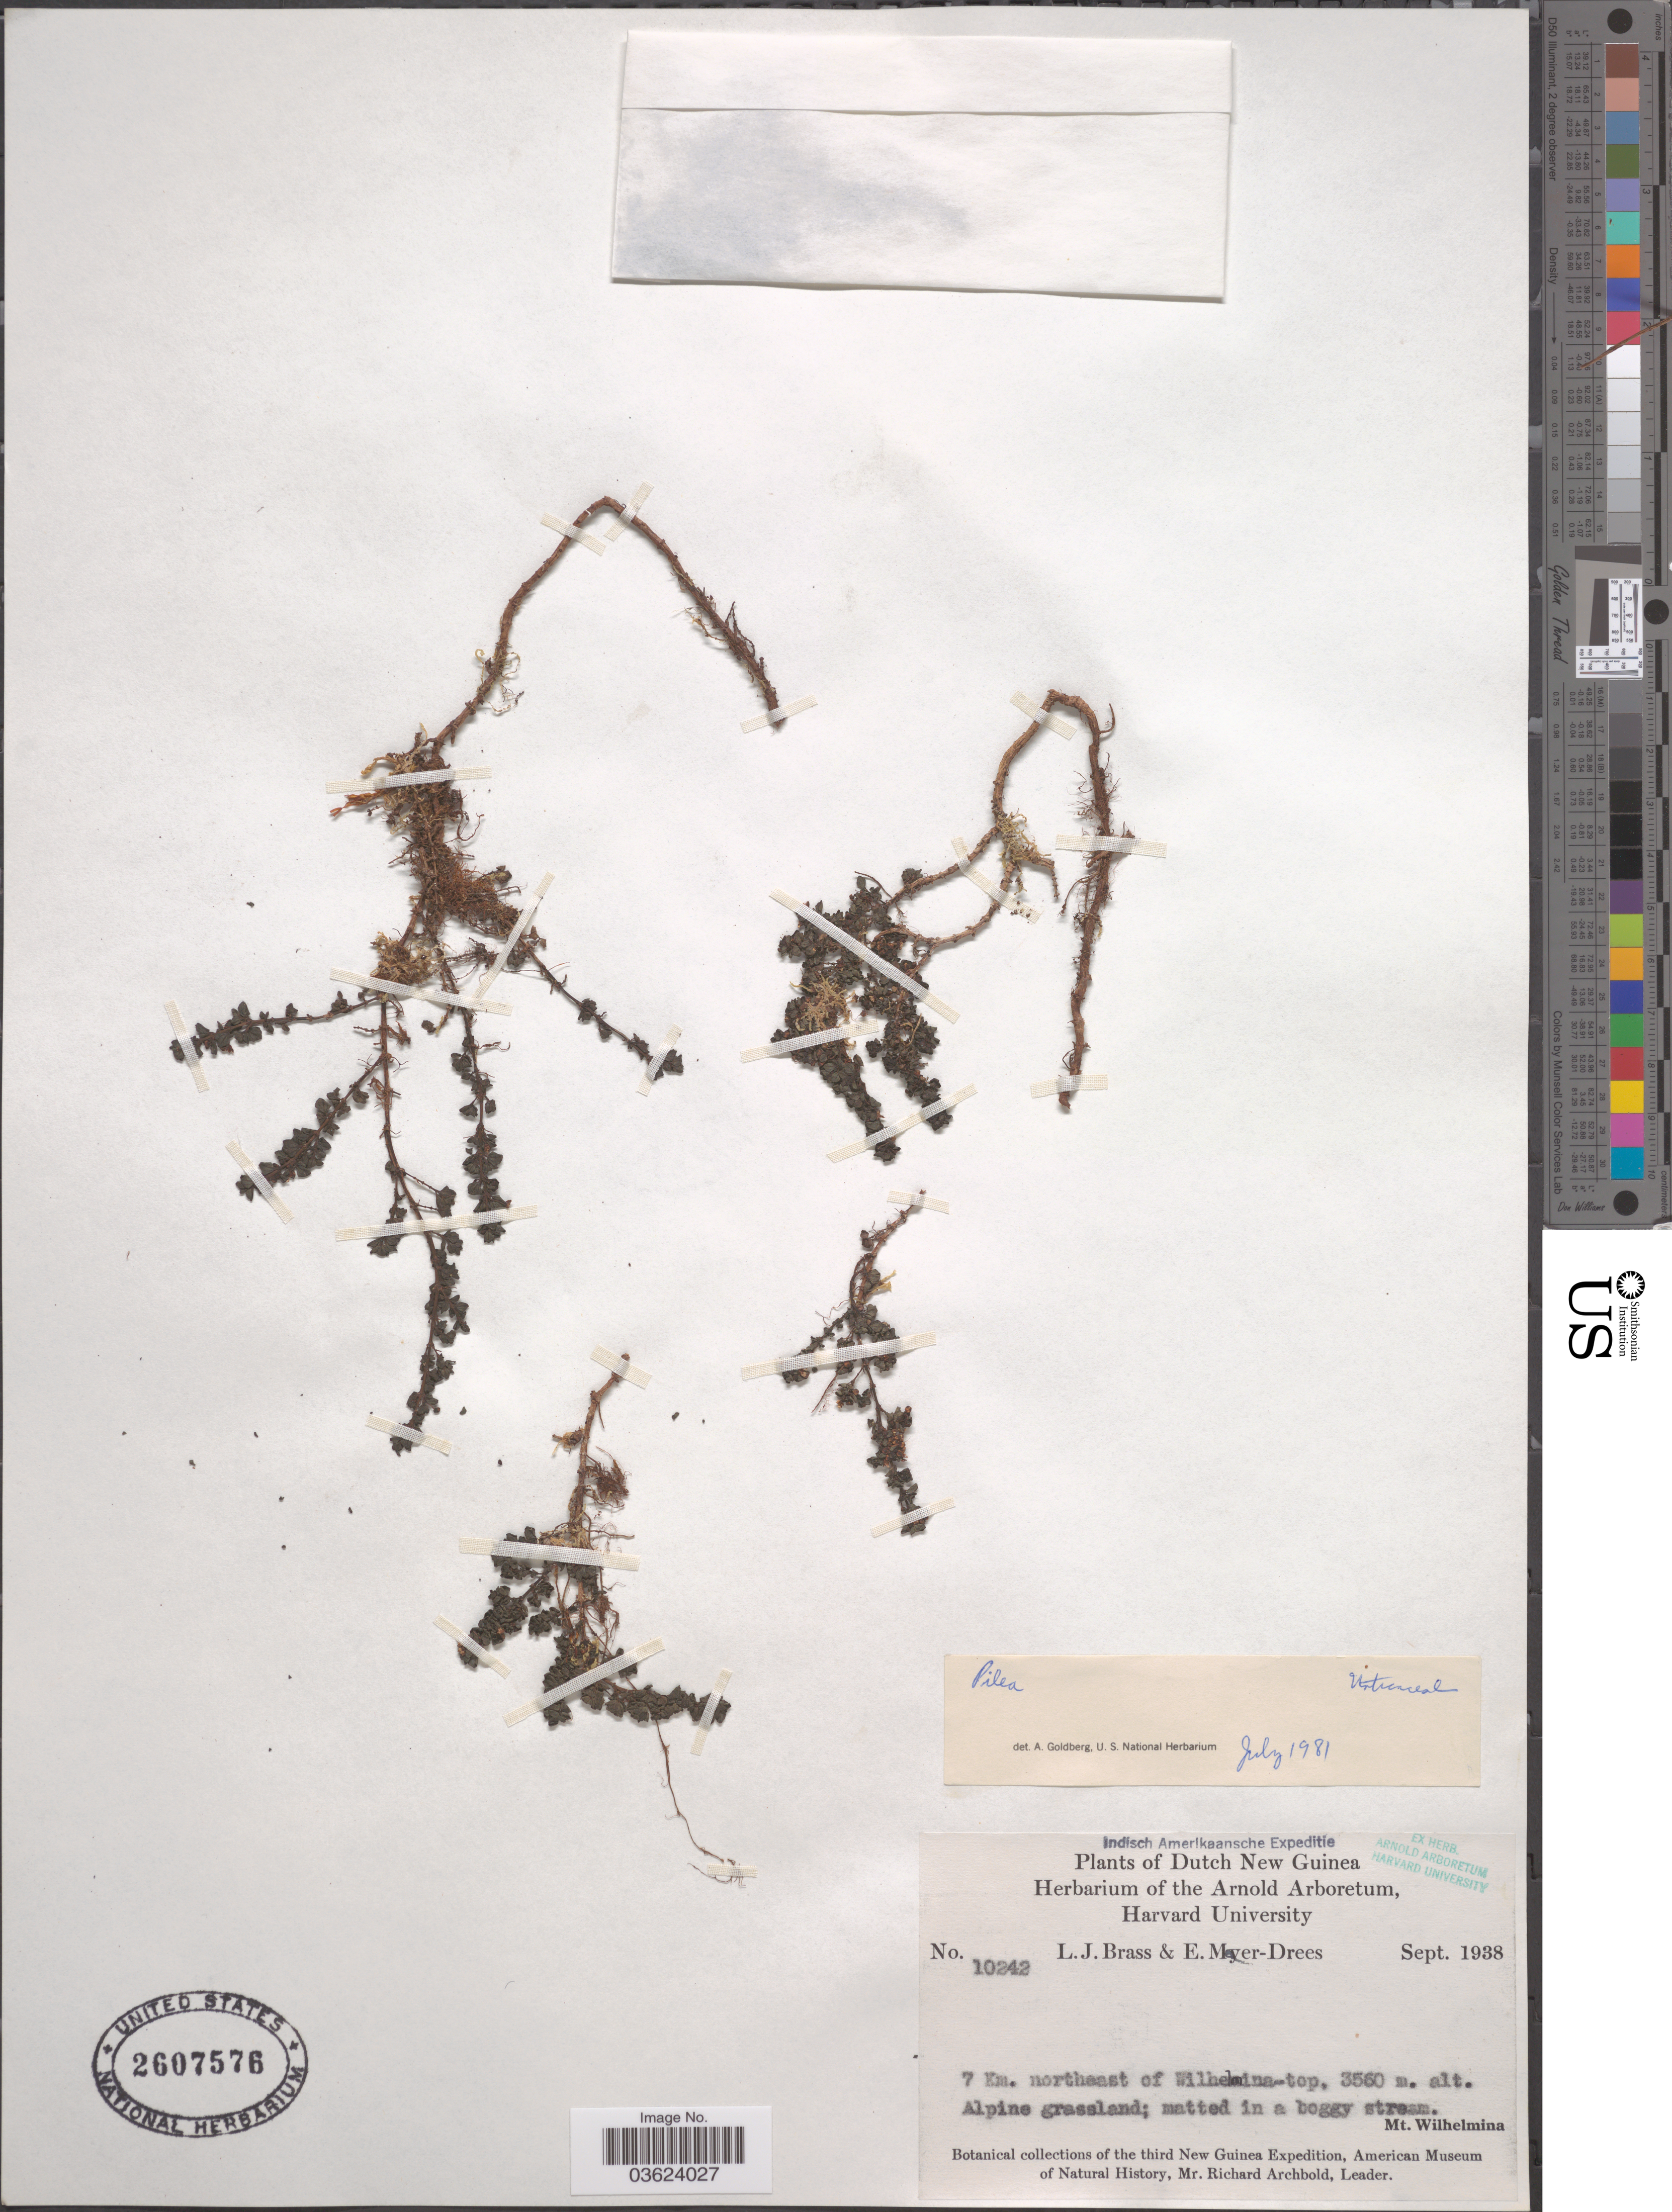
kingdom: Plantae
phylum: Tracheophyta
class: Magnoliopsida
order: Rosales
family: Urticaceae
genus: Pilea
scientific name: Pilea sp.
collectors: L. J. Brass & E. Myer-Drees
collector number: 10242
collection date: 1938-09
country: Indonesia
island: New Guinea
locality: Dutch New Guinea. 7 Km. northeast of Wilhelmina-top. Mt. Wilhelmina.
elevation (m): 3560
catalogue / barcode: US 2607576